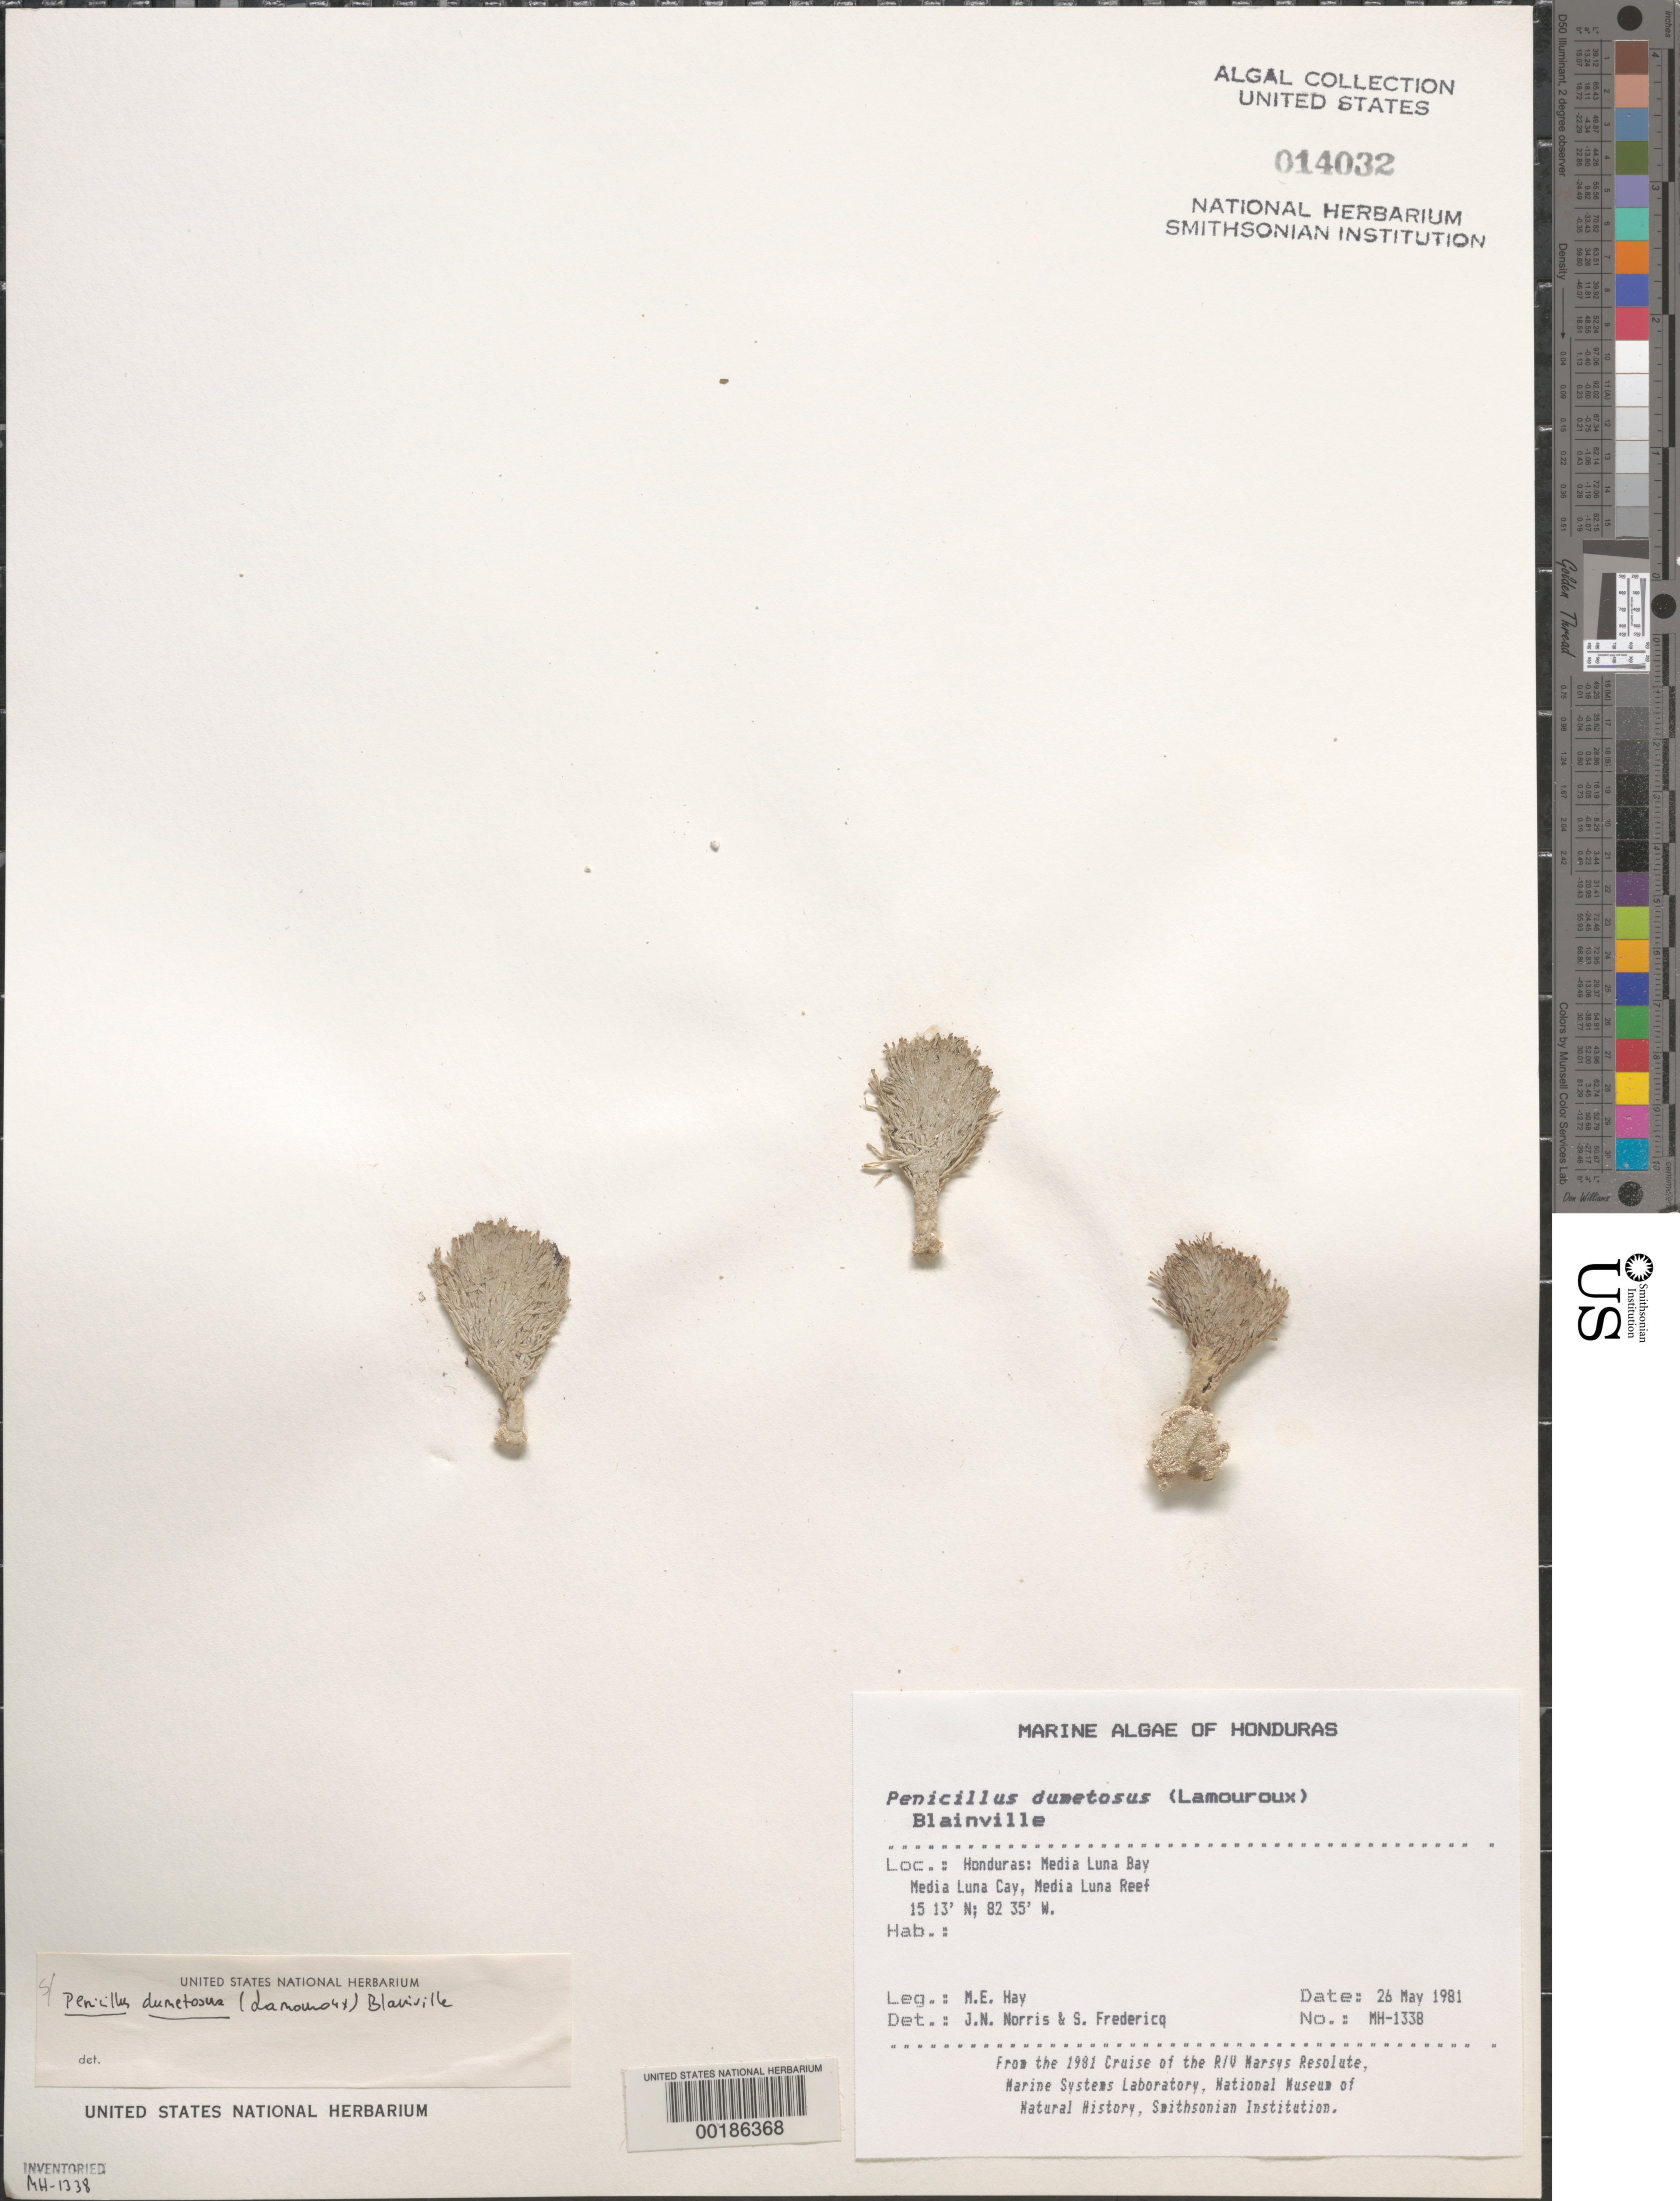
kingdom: Plantae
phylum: Chlorophyta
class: Ulvophyceae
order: Bryopsidales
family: Udoteaceae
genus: Penicillus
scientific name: Penicillus dumetosus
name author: (J.V.Lamouroux) Blainville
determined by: Norris, J. N.; Fredericq, S.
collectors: M. E. Hay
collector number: MEH-1338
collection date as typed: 26 May 1981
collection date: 1981-05-26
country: Honduras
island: Media Luna Cay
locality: Media Luna Bay, Media Luna Reef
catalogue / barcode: US 14032